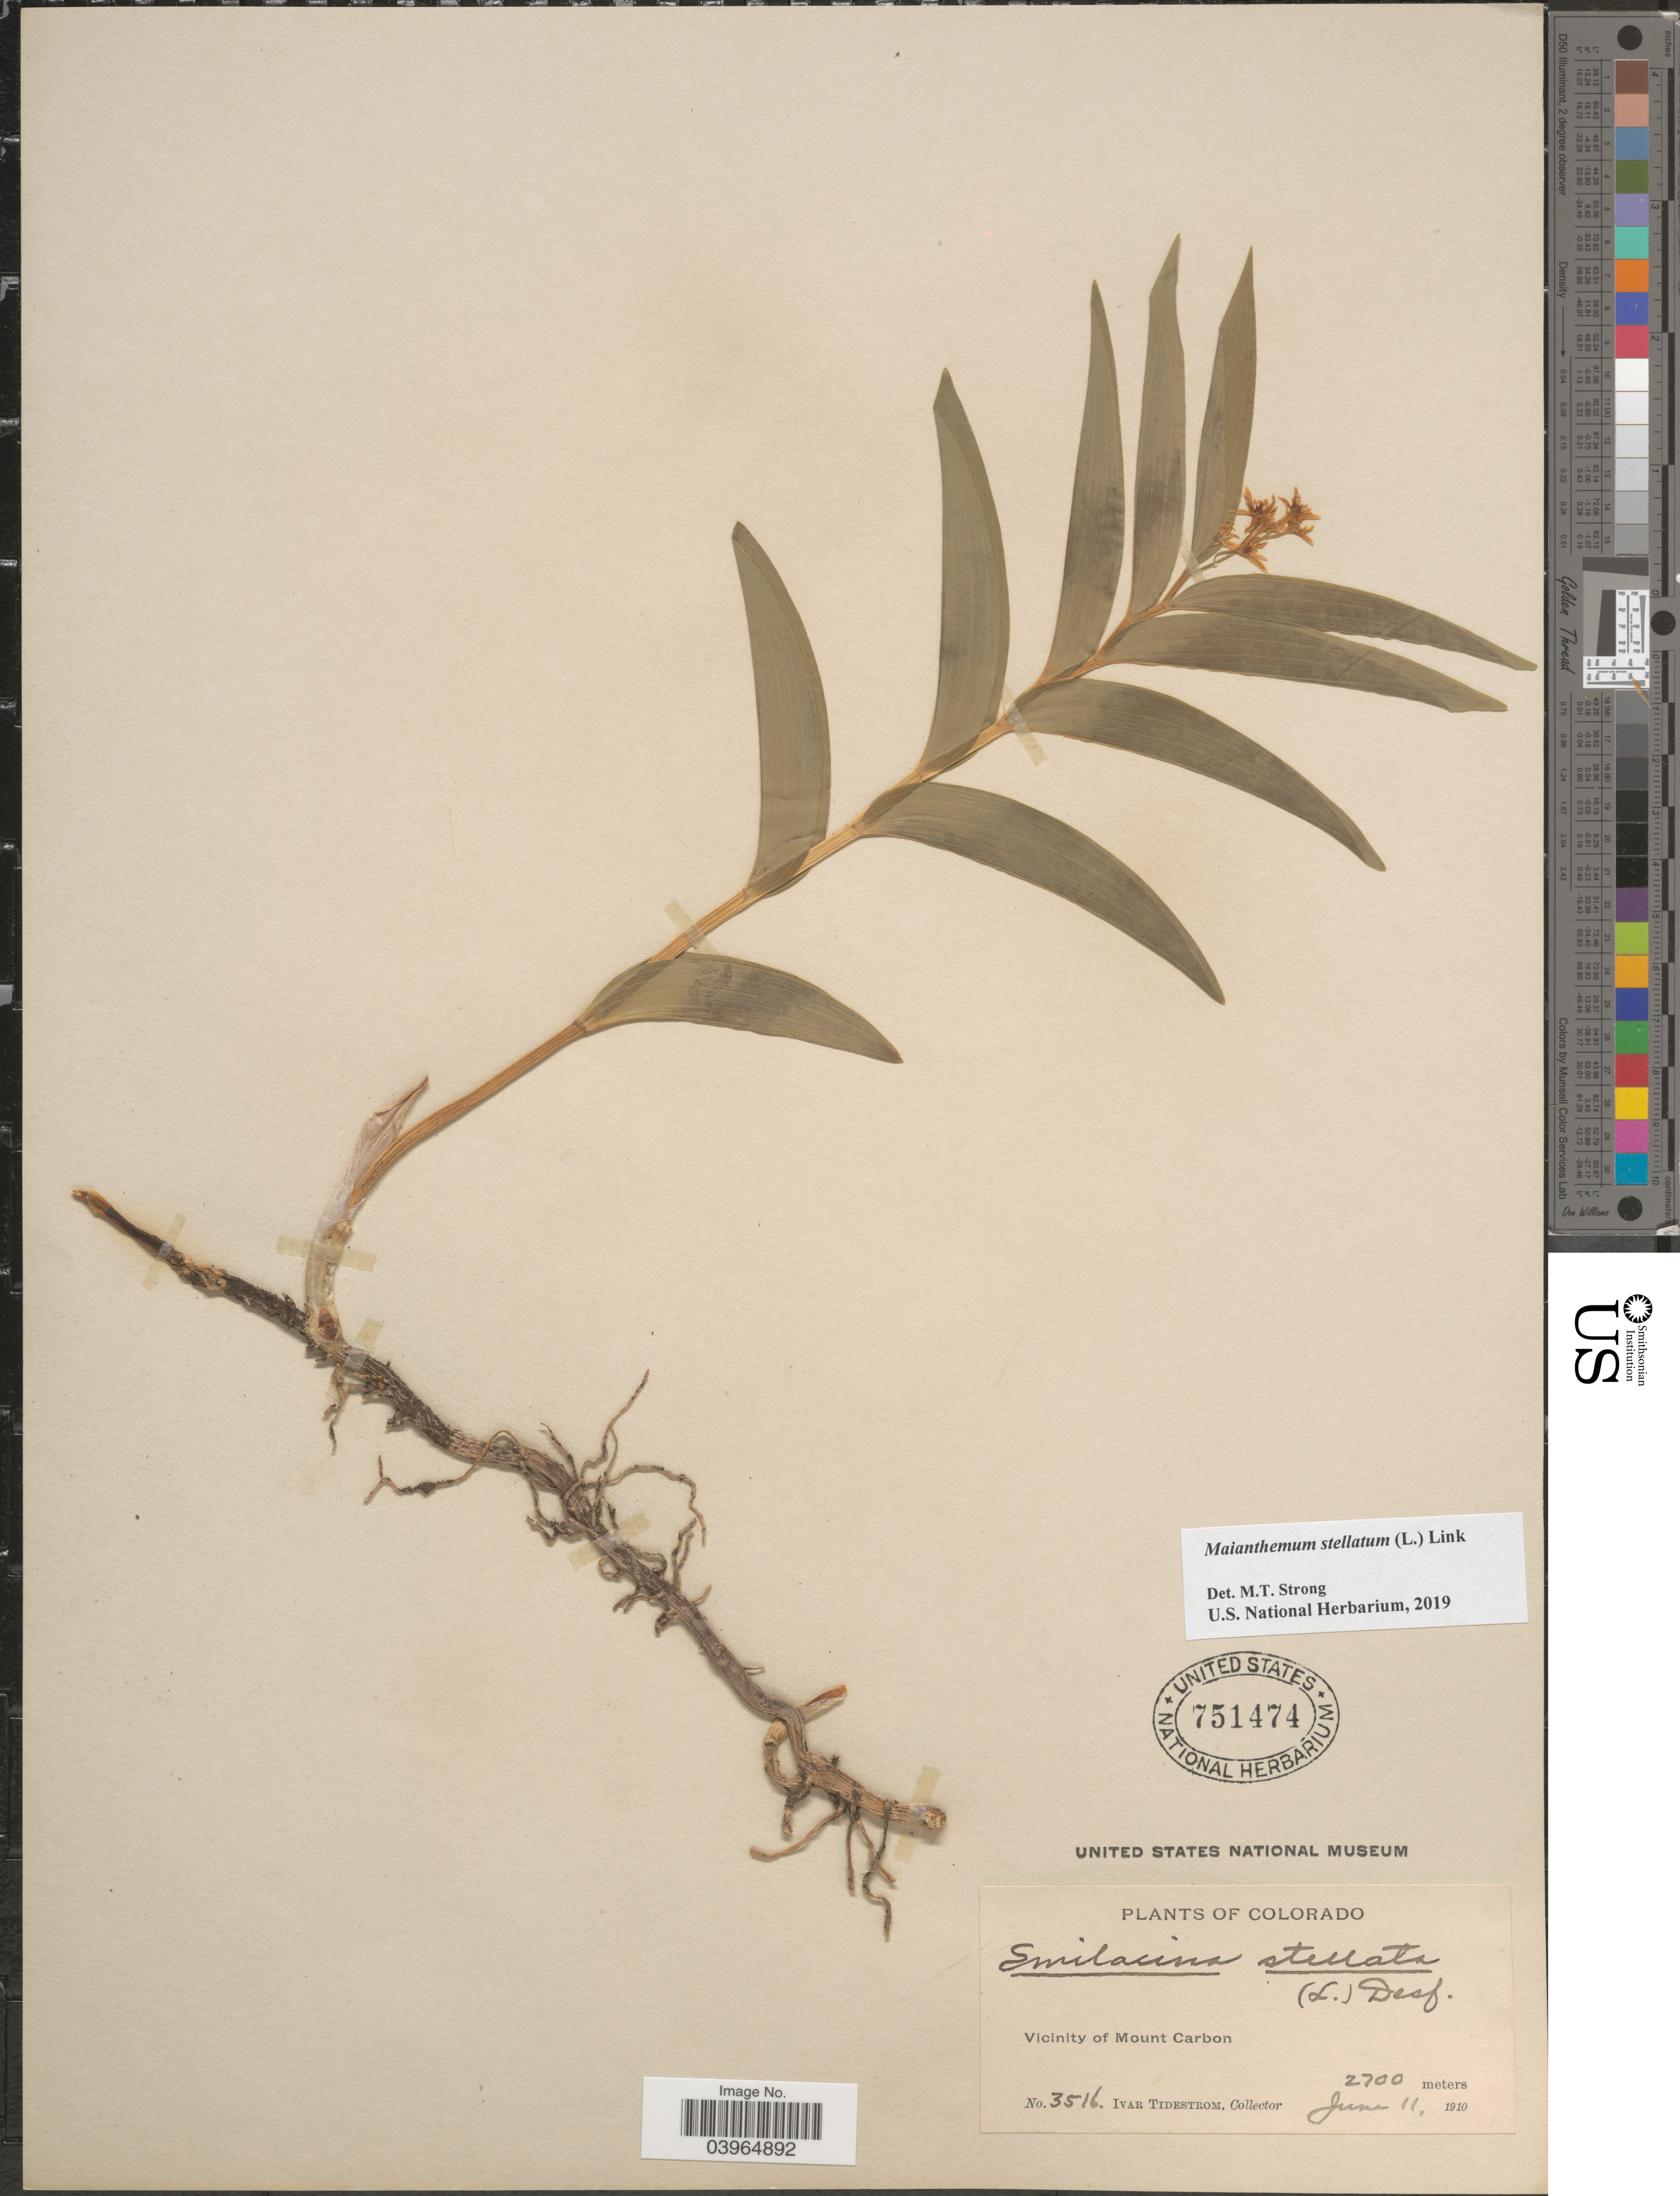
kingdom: Plantae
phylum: Tracheophyta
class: Liliopsida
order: Asparagales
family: Asparagaceae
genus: Maianthemum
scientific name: Maianthemum stellatum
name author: (L.) Link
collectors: I. F. Tidestrom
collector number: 3516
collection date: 1910-06-11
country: United States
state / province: Colorado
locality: Vicinity of Mount Carbon.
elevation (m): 2700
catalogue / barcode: US 751474